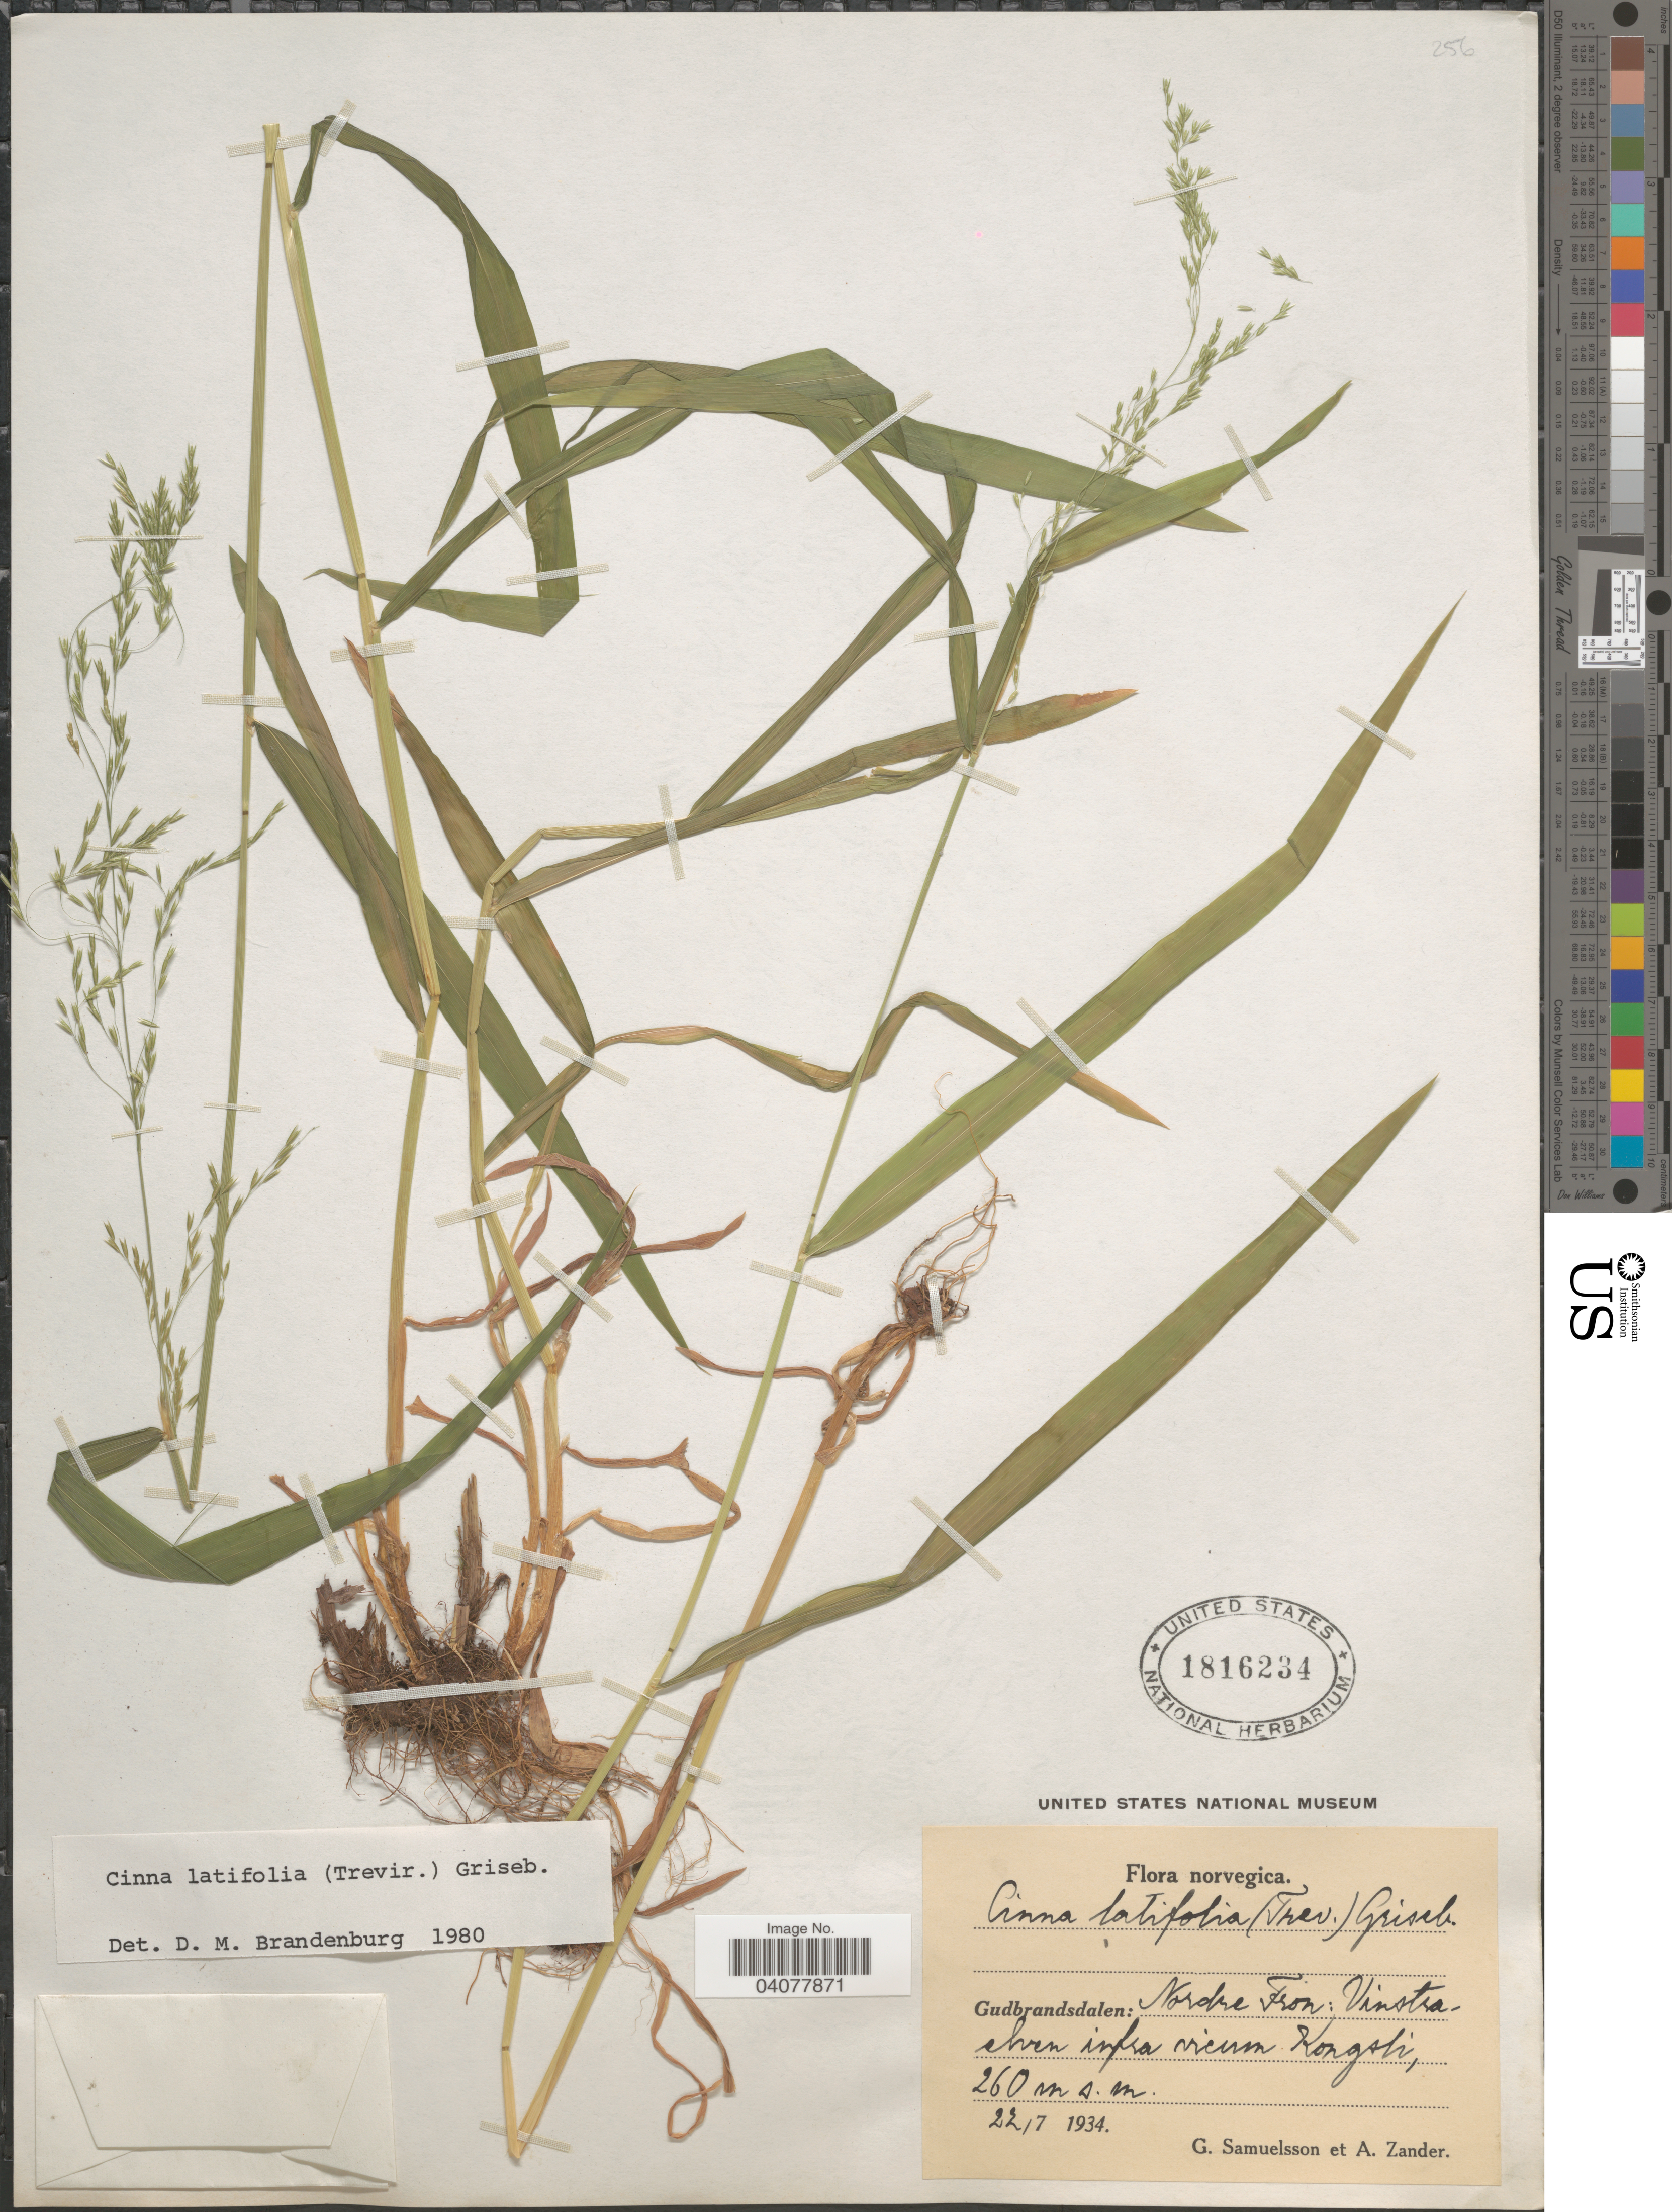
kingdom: Plantae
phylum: Tracheophyta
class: Liliopsida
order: Poales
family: Poaceae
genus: Cinna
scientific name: Cinna latifolia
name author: (Trevir. ex Goeppert) Griseb.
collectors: G. Samuelsson & A. Zander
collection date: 1934-07-22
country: Norway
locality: Norvegica. Gudbrandsdalen: Nordse Fron: Vinstraslven infra vicum Kongsti.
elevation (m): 260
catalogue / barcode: US 1816234